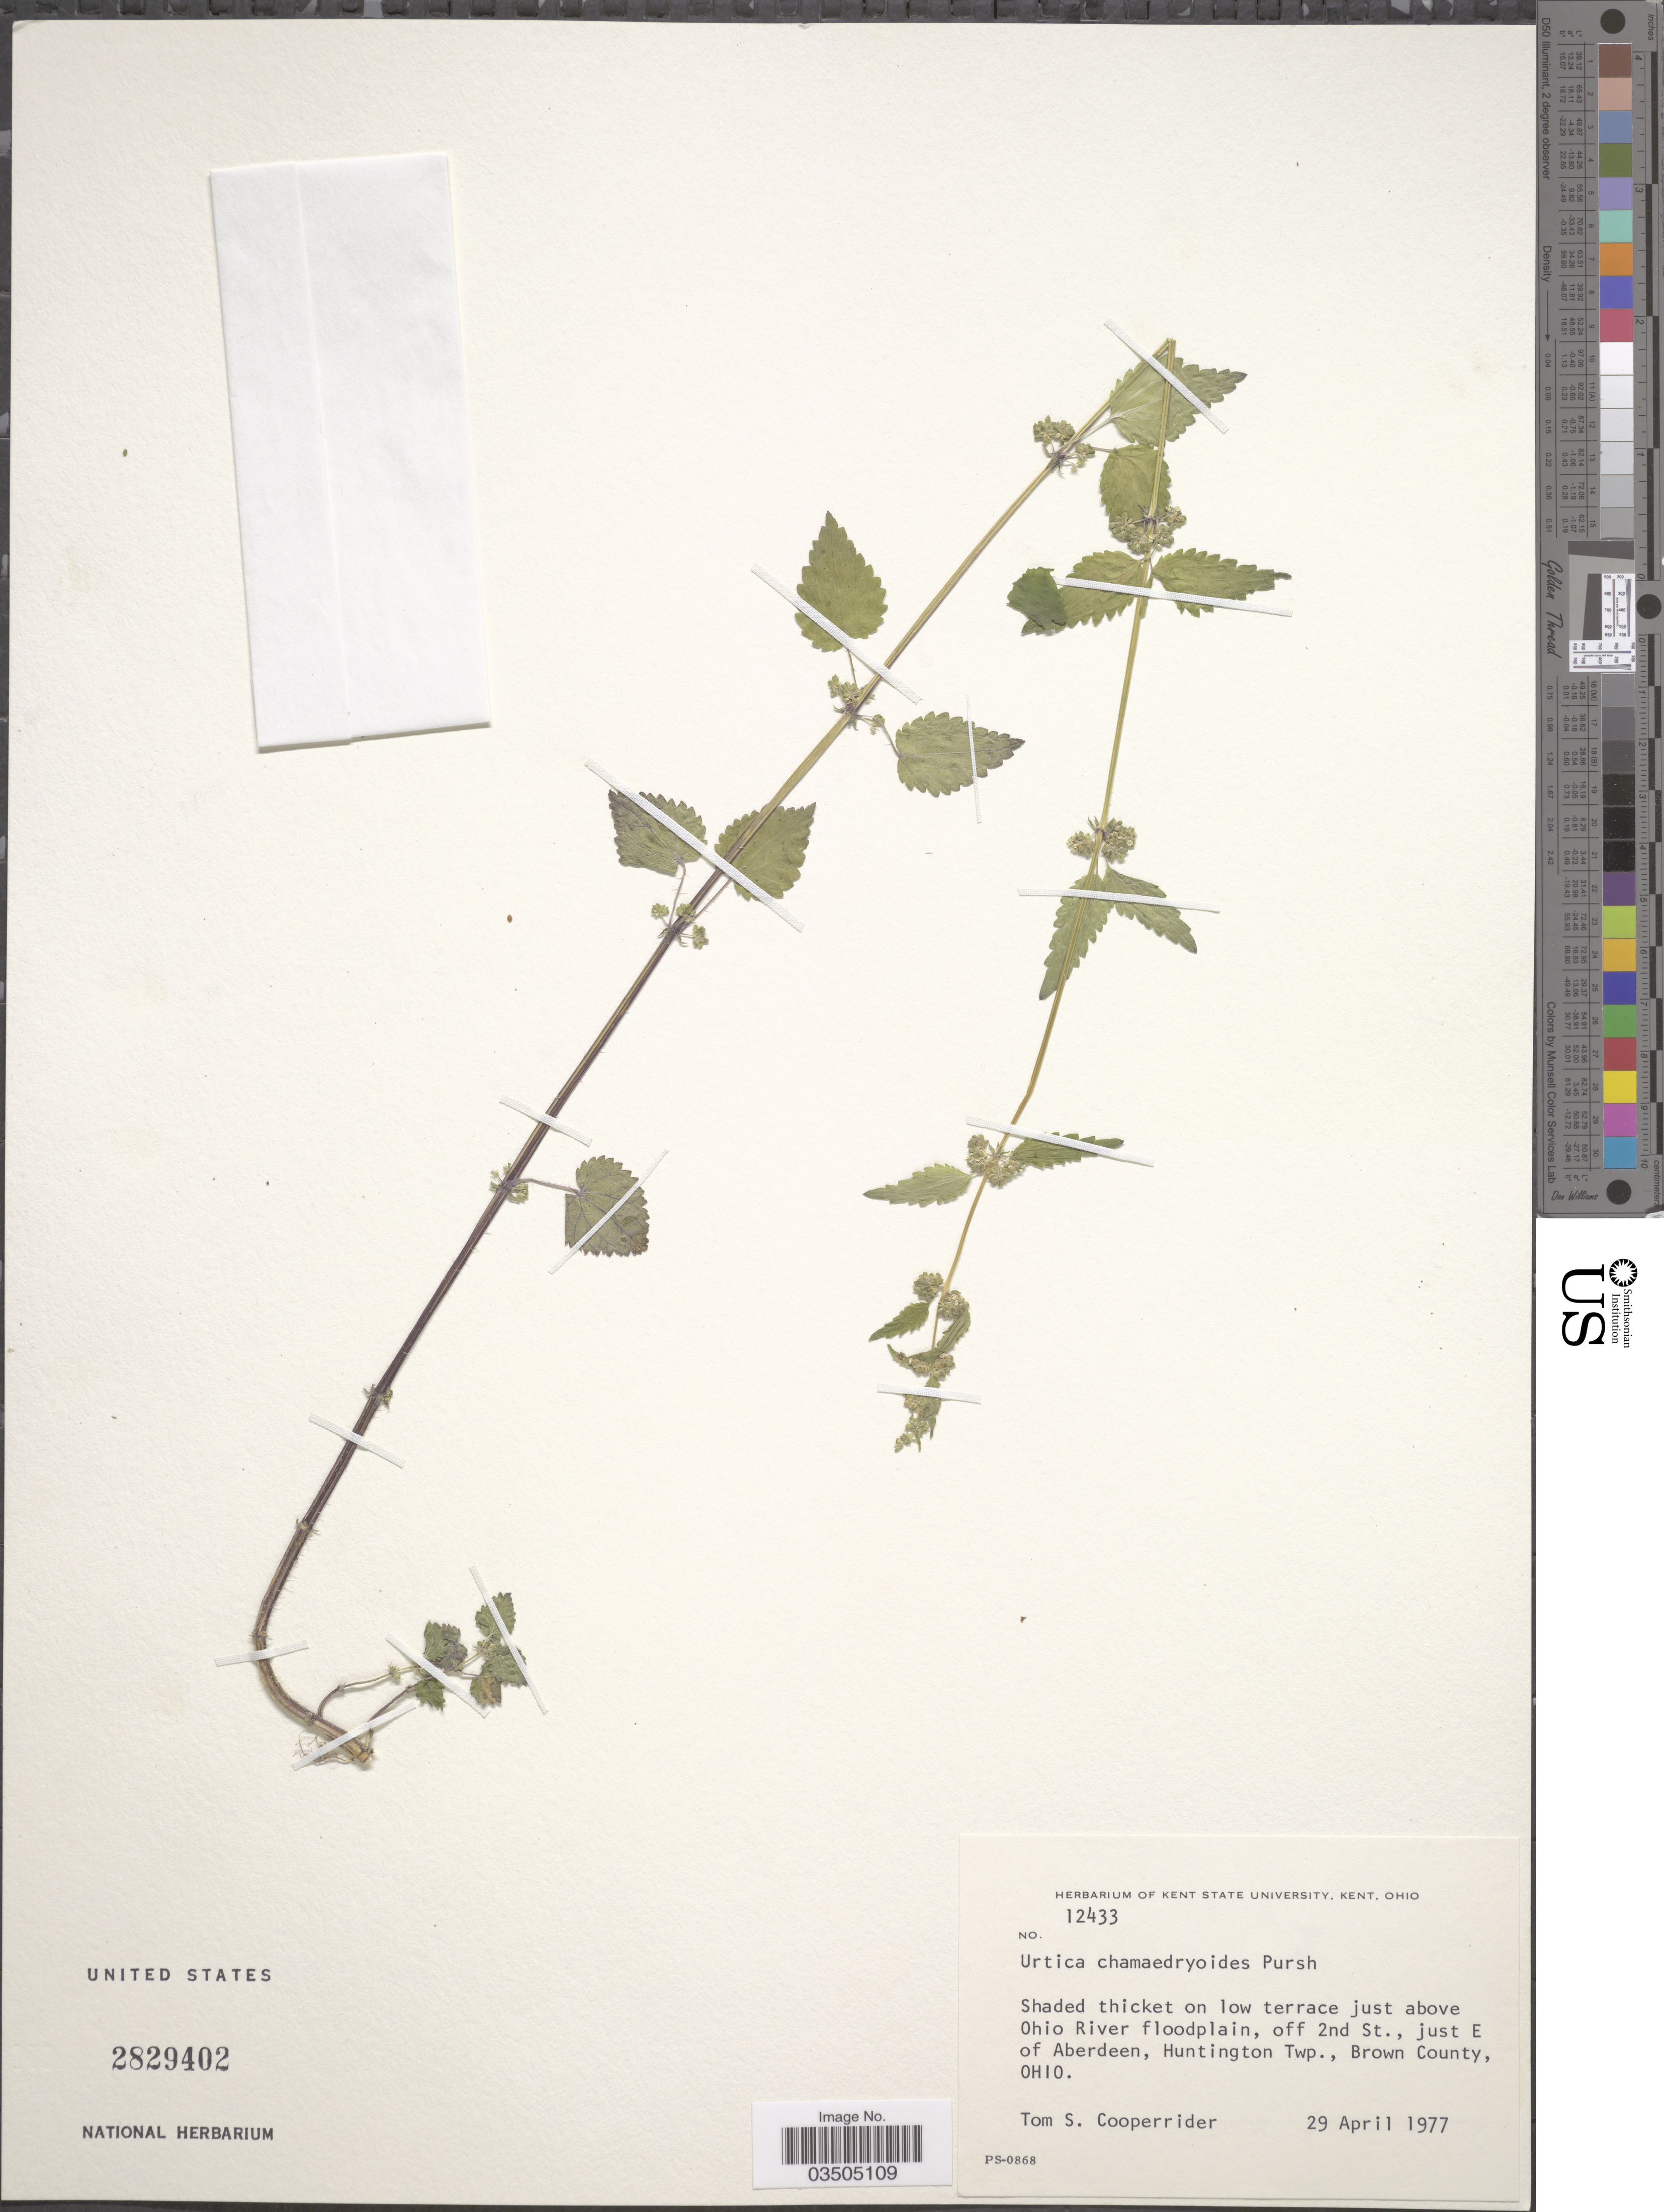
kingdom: Plantae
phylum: Tracheophyta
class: Magnoliopsida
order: Rosales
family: Urticaceae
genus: Urtica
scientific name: Urtica chamaedryoides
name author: Pursh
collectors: T. S. Cooperrider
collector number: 12433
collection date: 1977-04-29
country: United States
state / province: Ohio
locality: Just above Ohio River floodplain, off 2nd St., just E of Aberdeen, Huntington Twp., Brown County.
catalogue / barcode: US 2829402